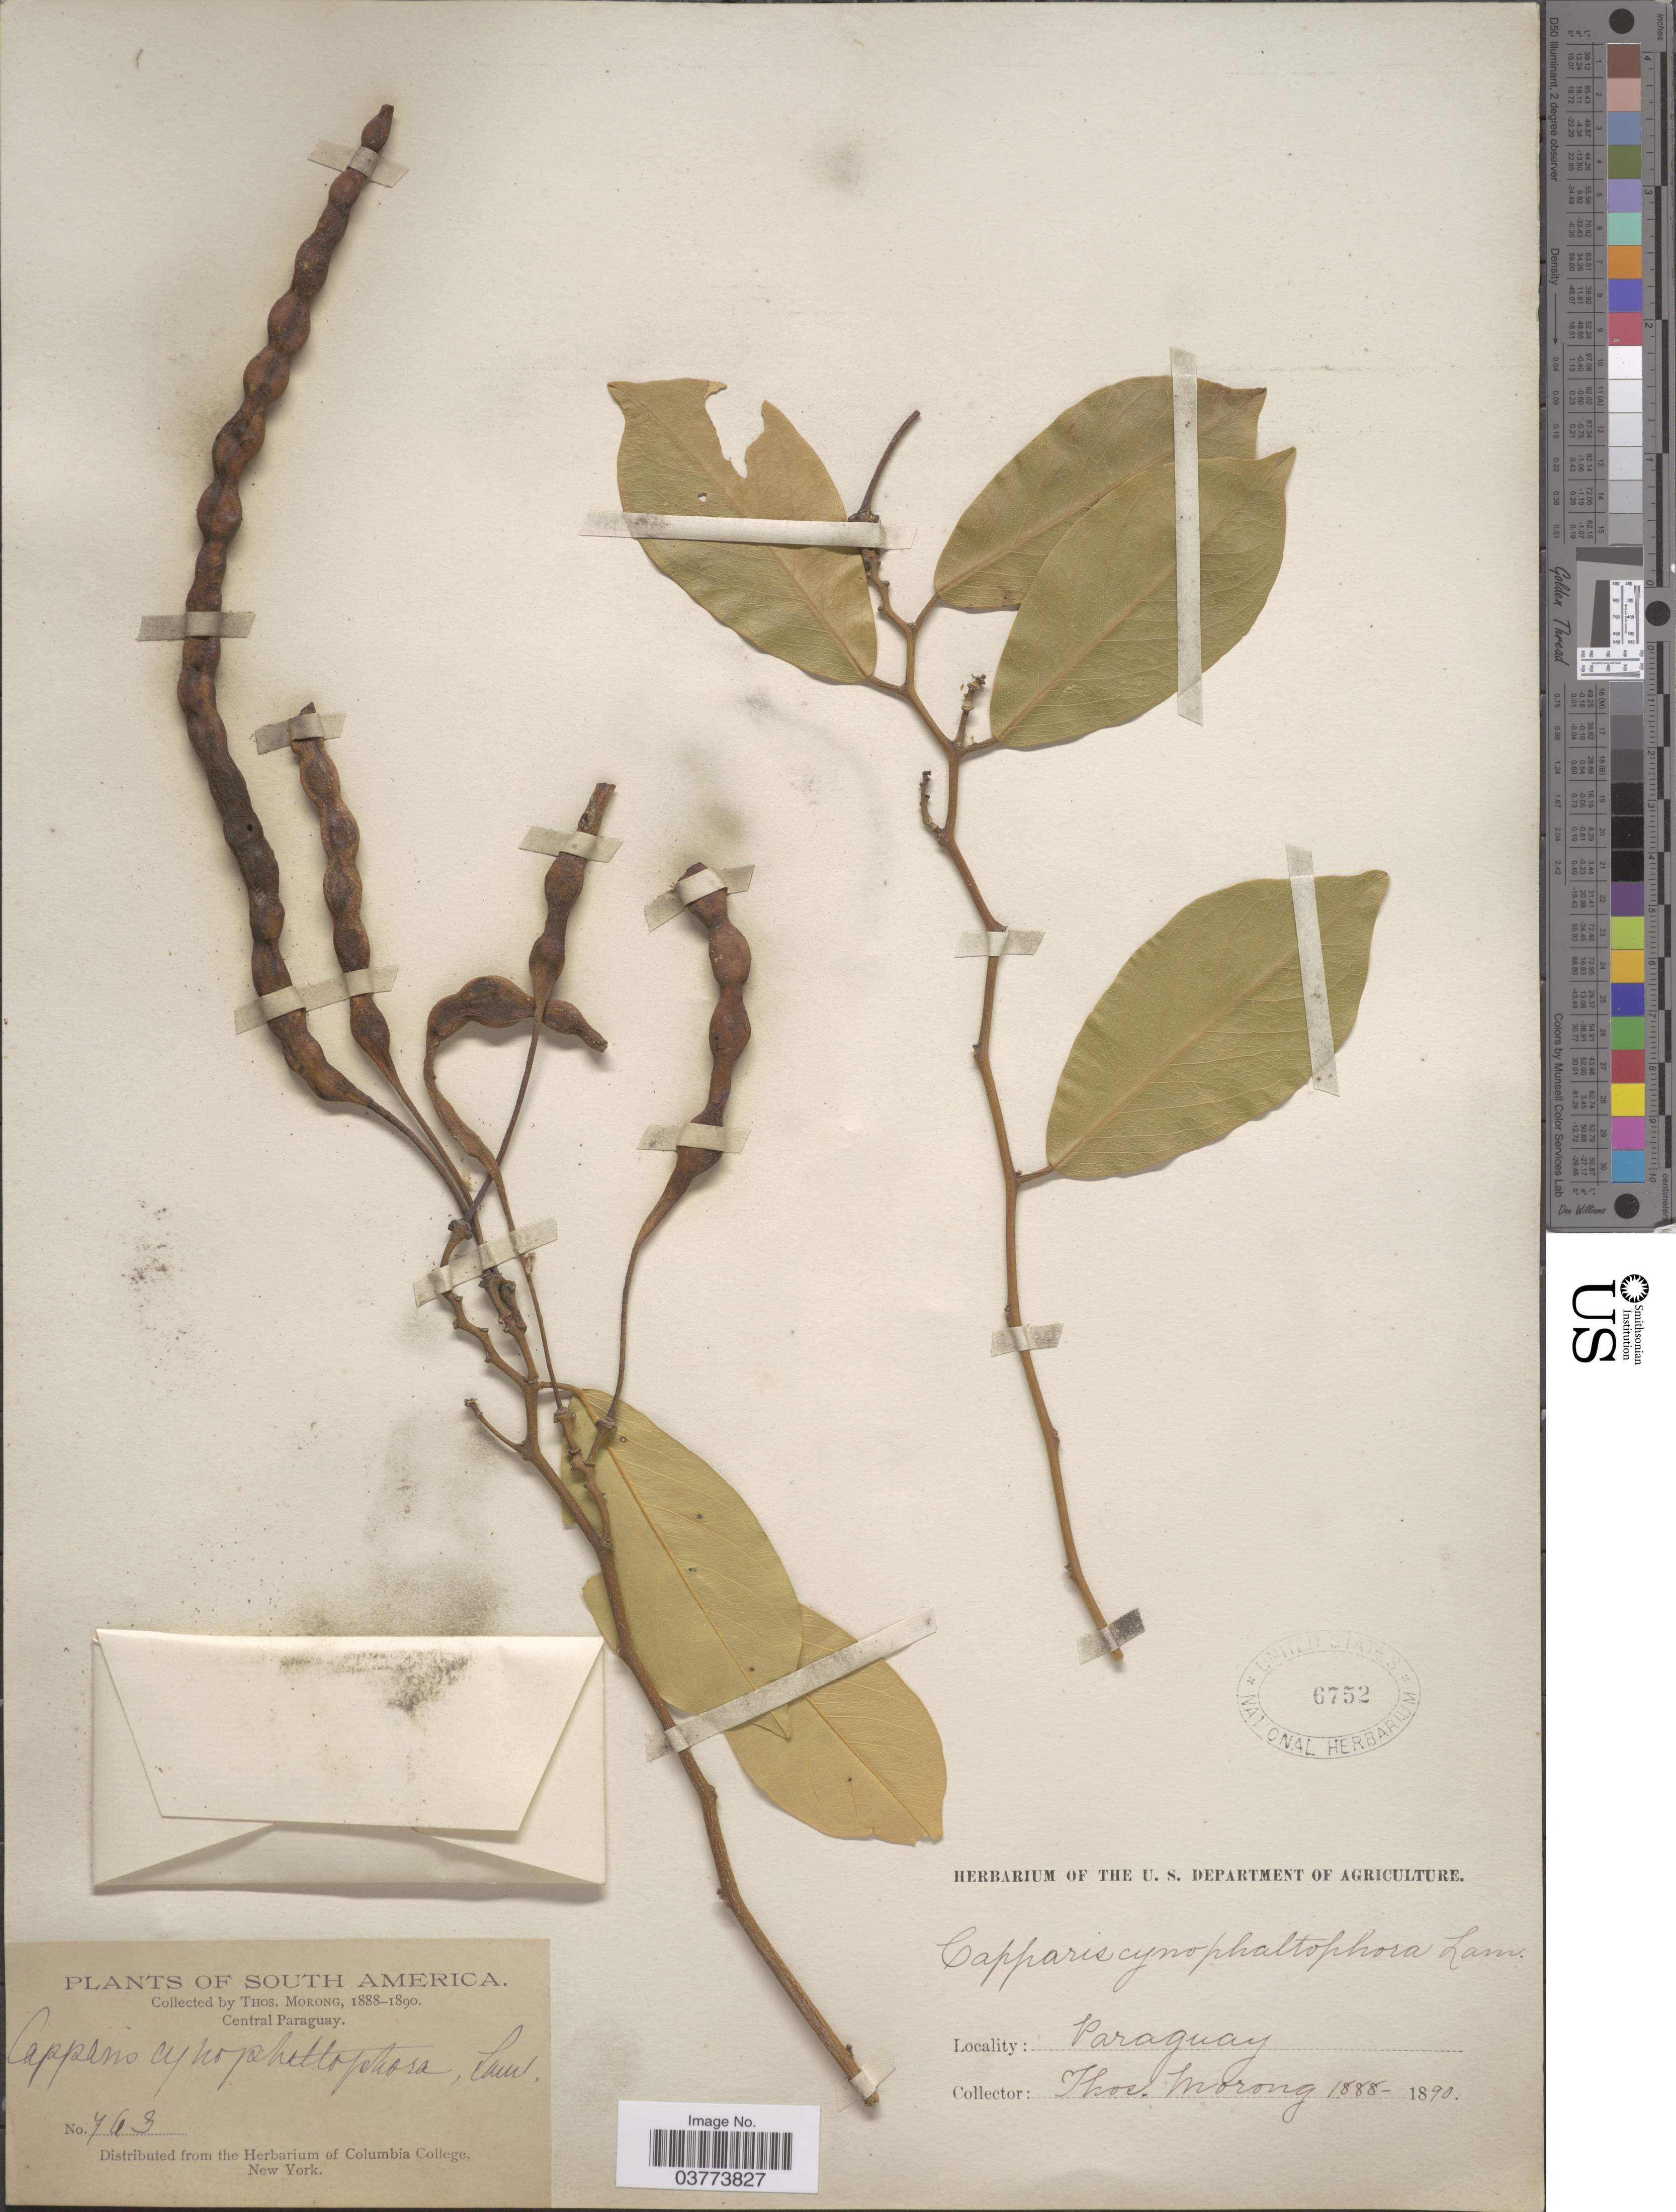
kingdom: Plantae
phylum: Tracheophyta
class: Magnoliopsida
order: Brassicales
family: Capparaceae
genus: Cynophalla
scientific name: Cynophalla flexuosa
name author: (L.) J. Presl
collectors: ex herb. T. Morong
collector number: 763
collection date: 1888/1890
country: Paraguay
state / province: Central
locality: Central Paraguay.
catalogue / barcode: US 6752